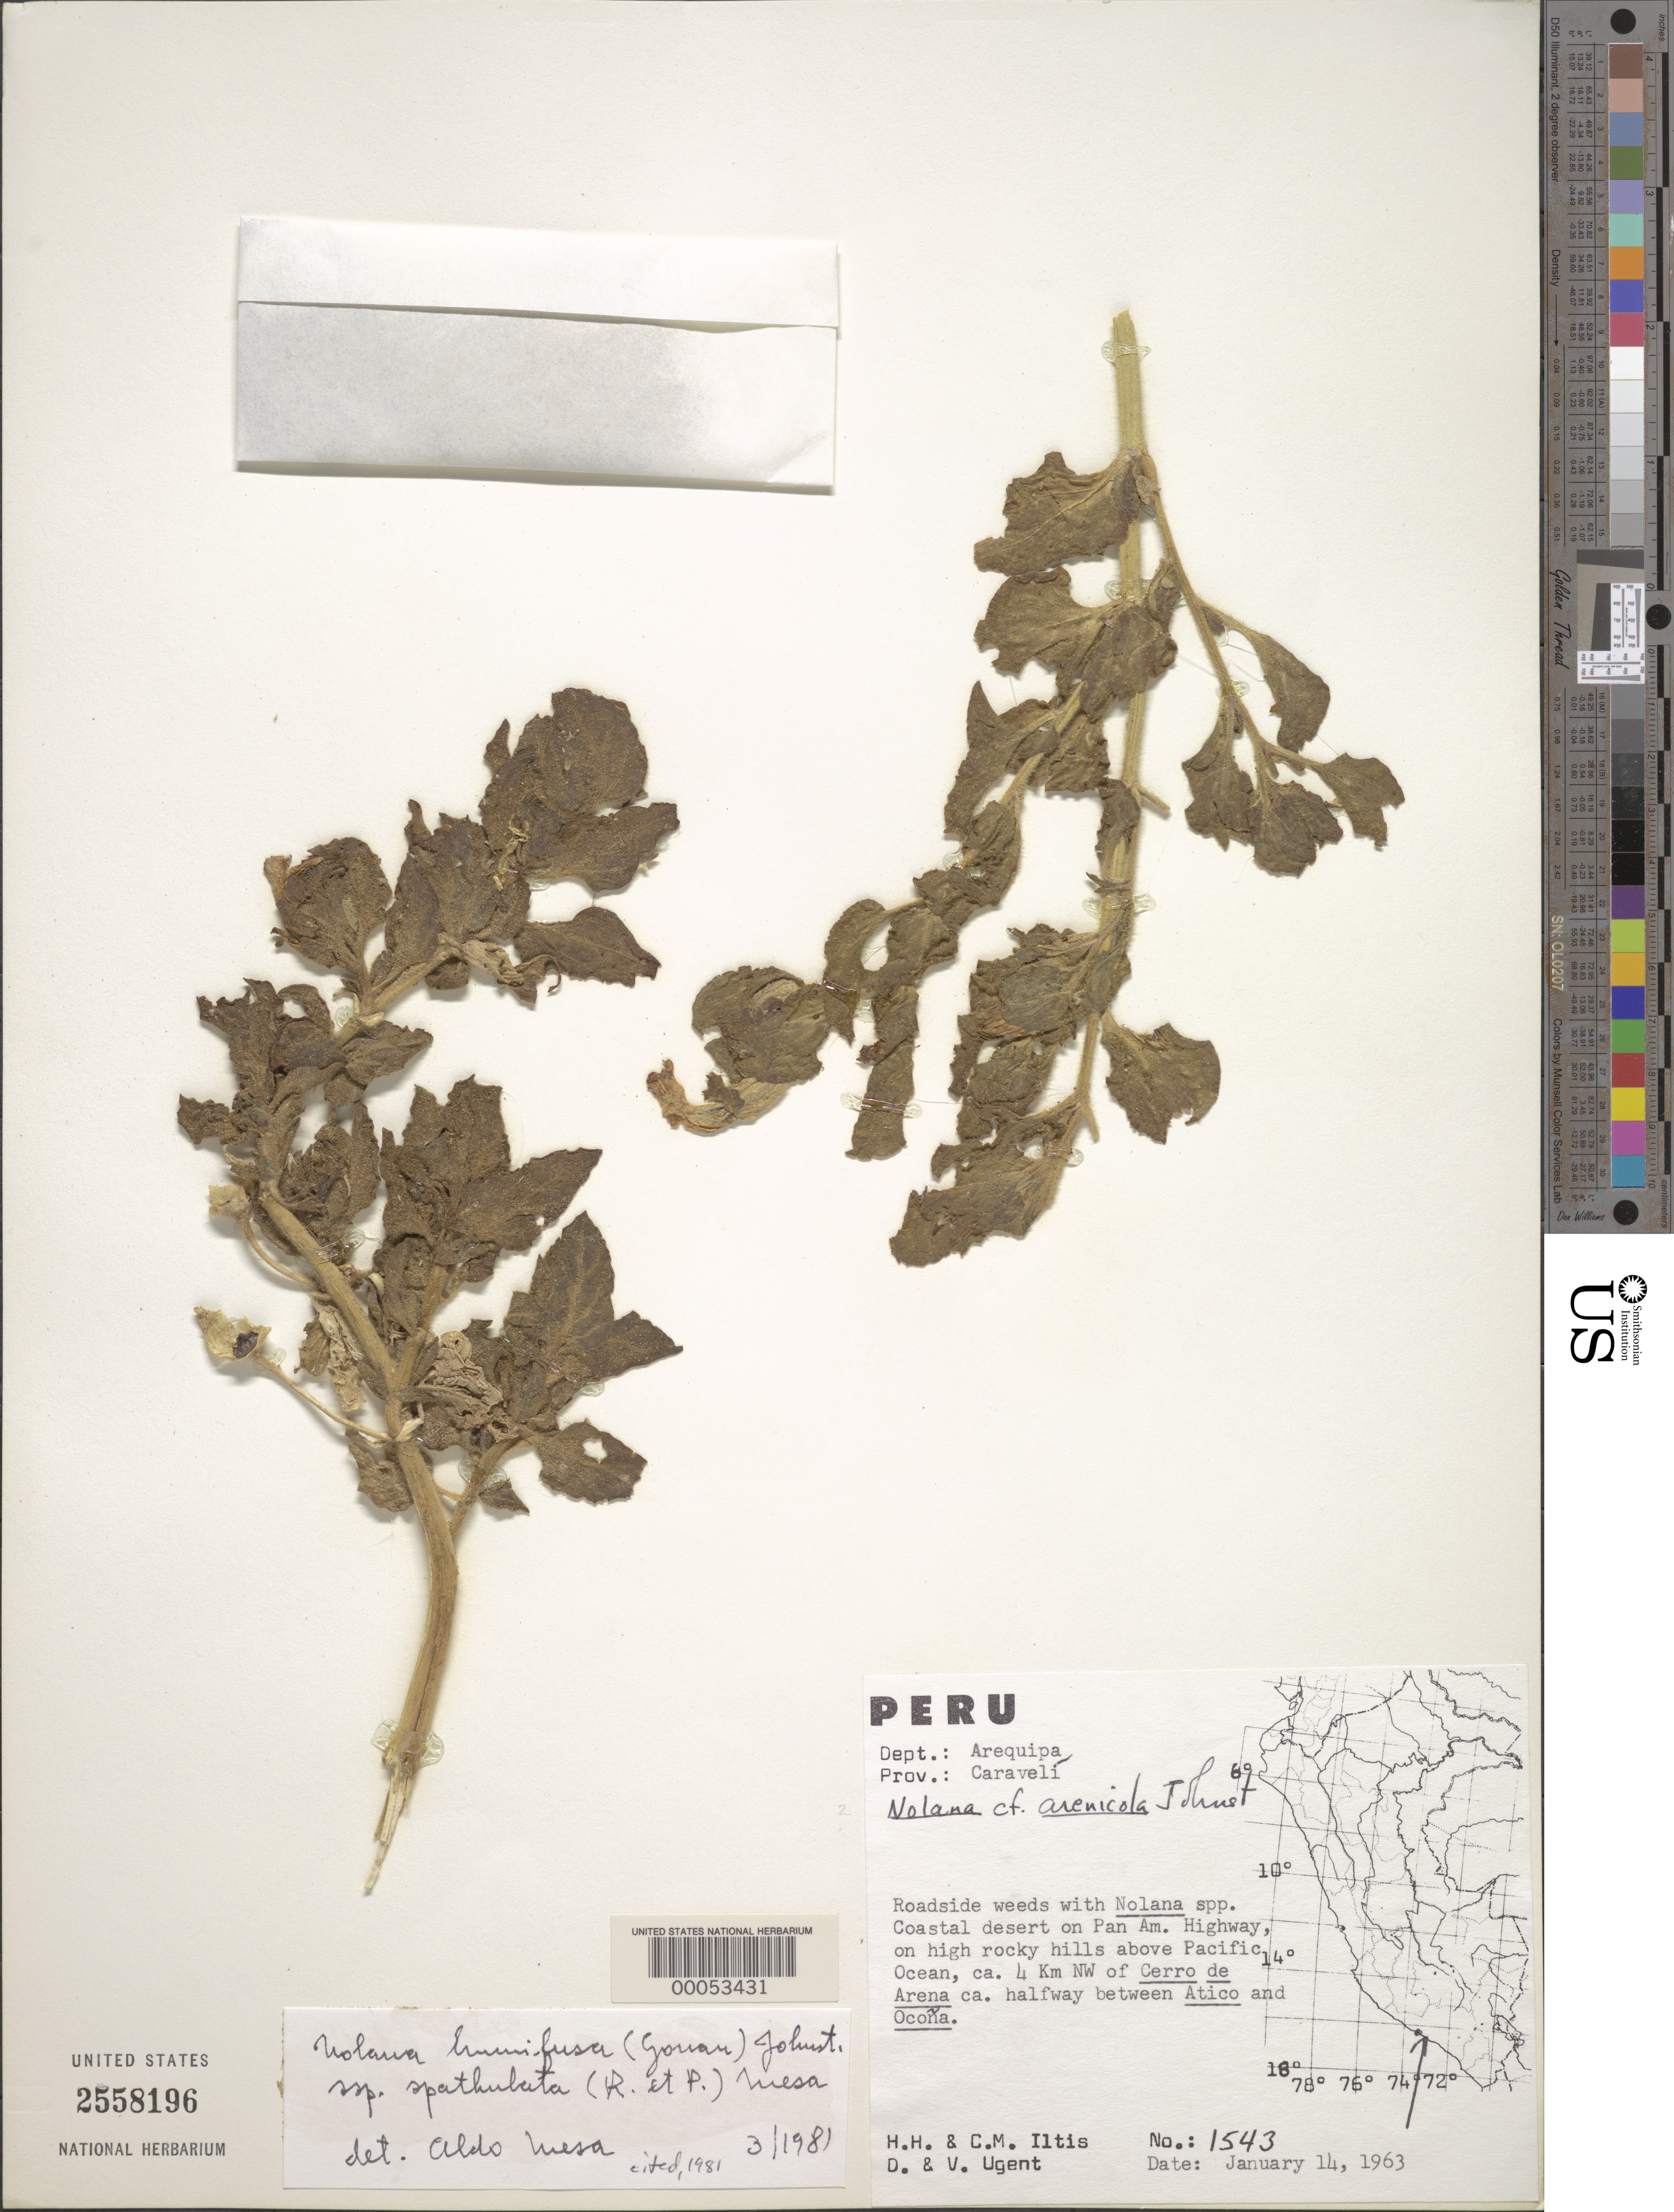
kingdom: Plantae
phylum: Tracheophyta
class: Magnoliopsida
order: Solanales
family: Solanaceae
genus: Nolana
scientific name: Nolana humifusa subsp. spathulata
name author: (Ruiz & Pav.) Mesa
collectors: H. H. Iltis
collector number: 1543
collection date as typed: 14 Jan 1963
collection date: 1963-01-14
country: Peru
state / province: Arequipa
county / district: Caravelí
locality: on Pan American Highway above Pacific Ocean, ca. 4 km NW of Cerro de Arena, ca. halfway between Atico and Ocoña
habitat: Coastal desert on rocky hills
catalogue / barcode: US 2558196